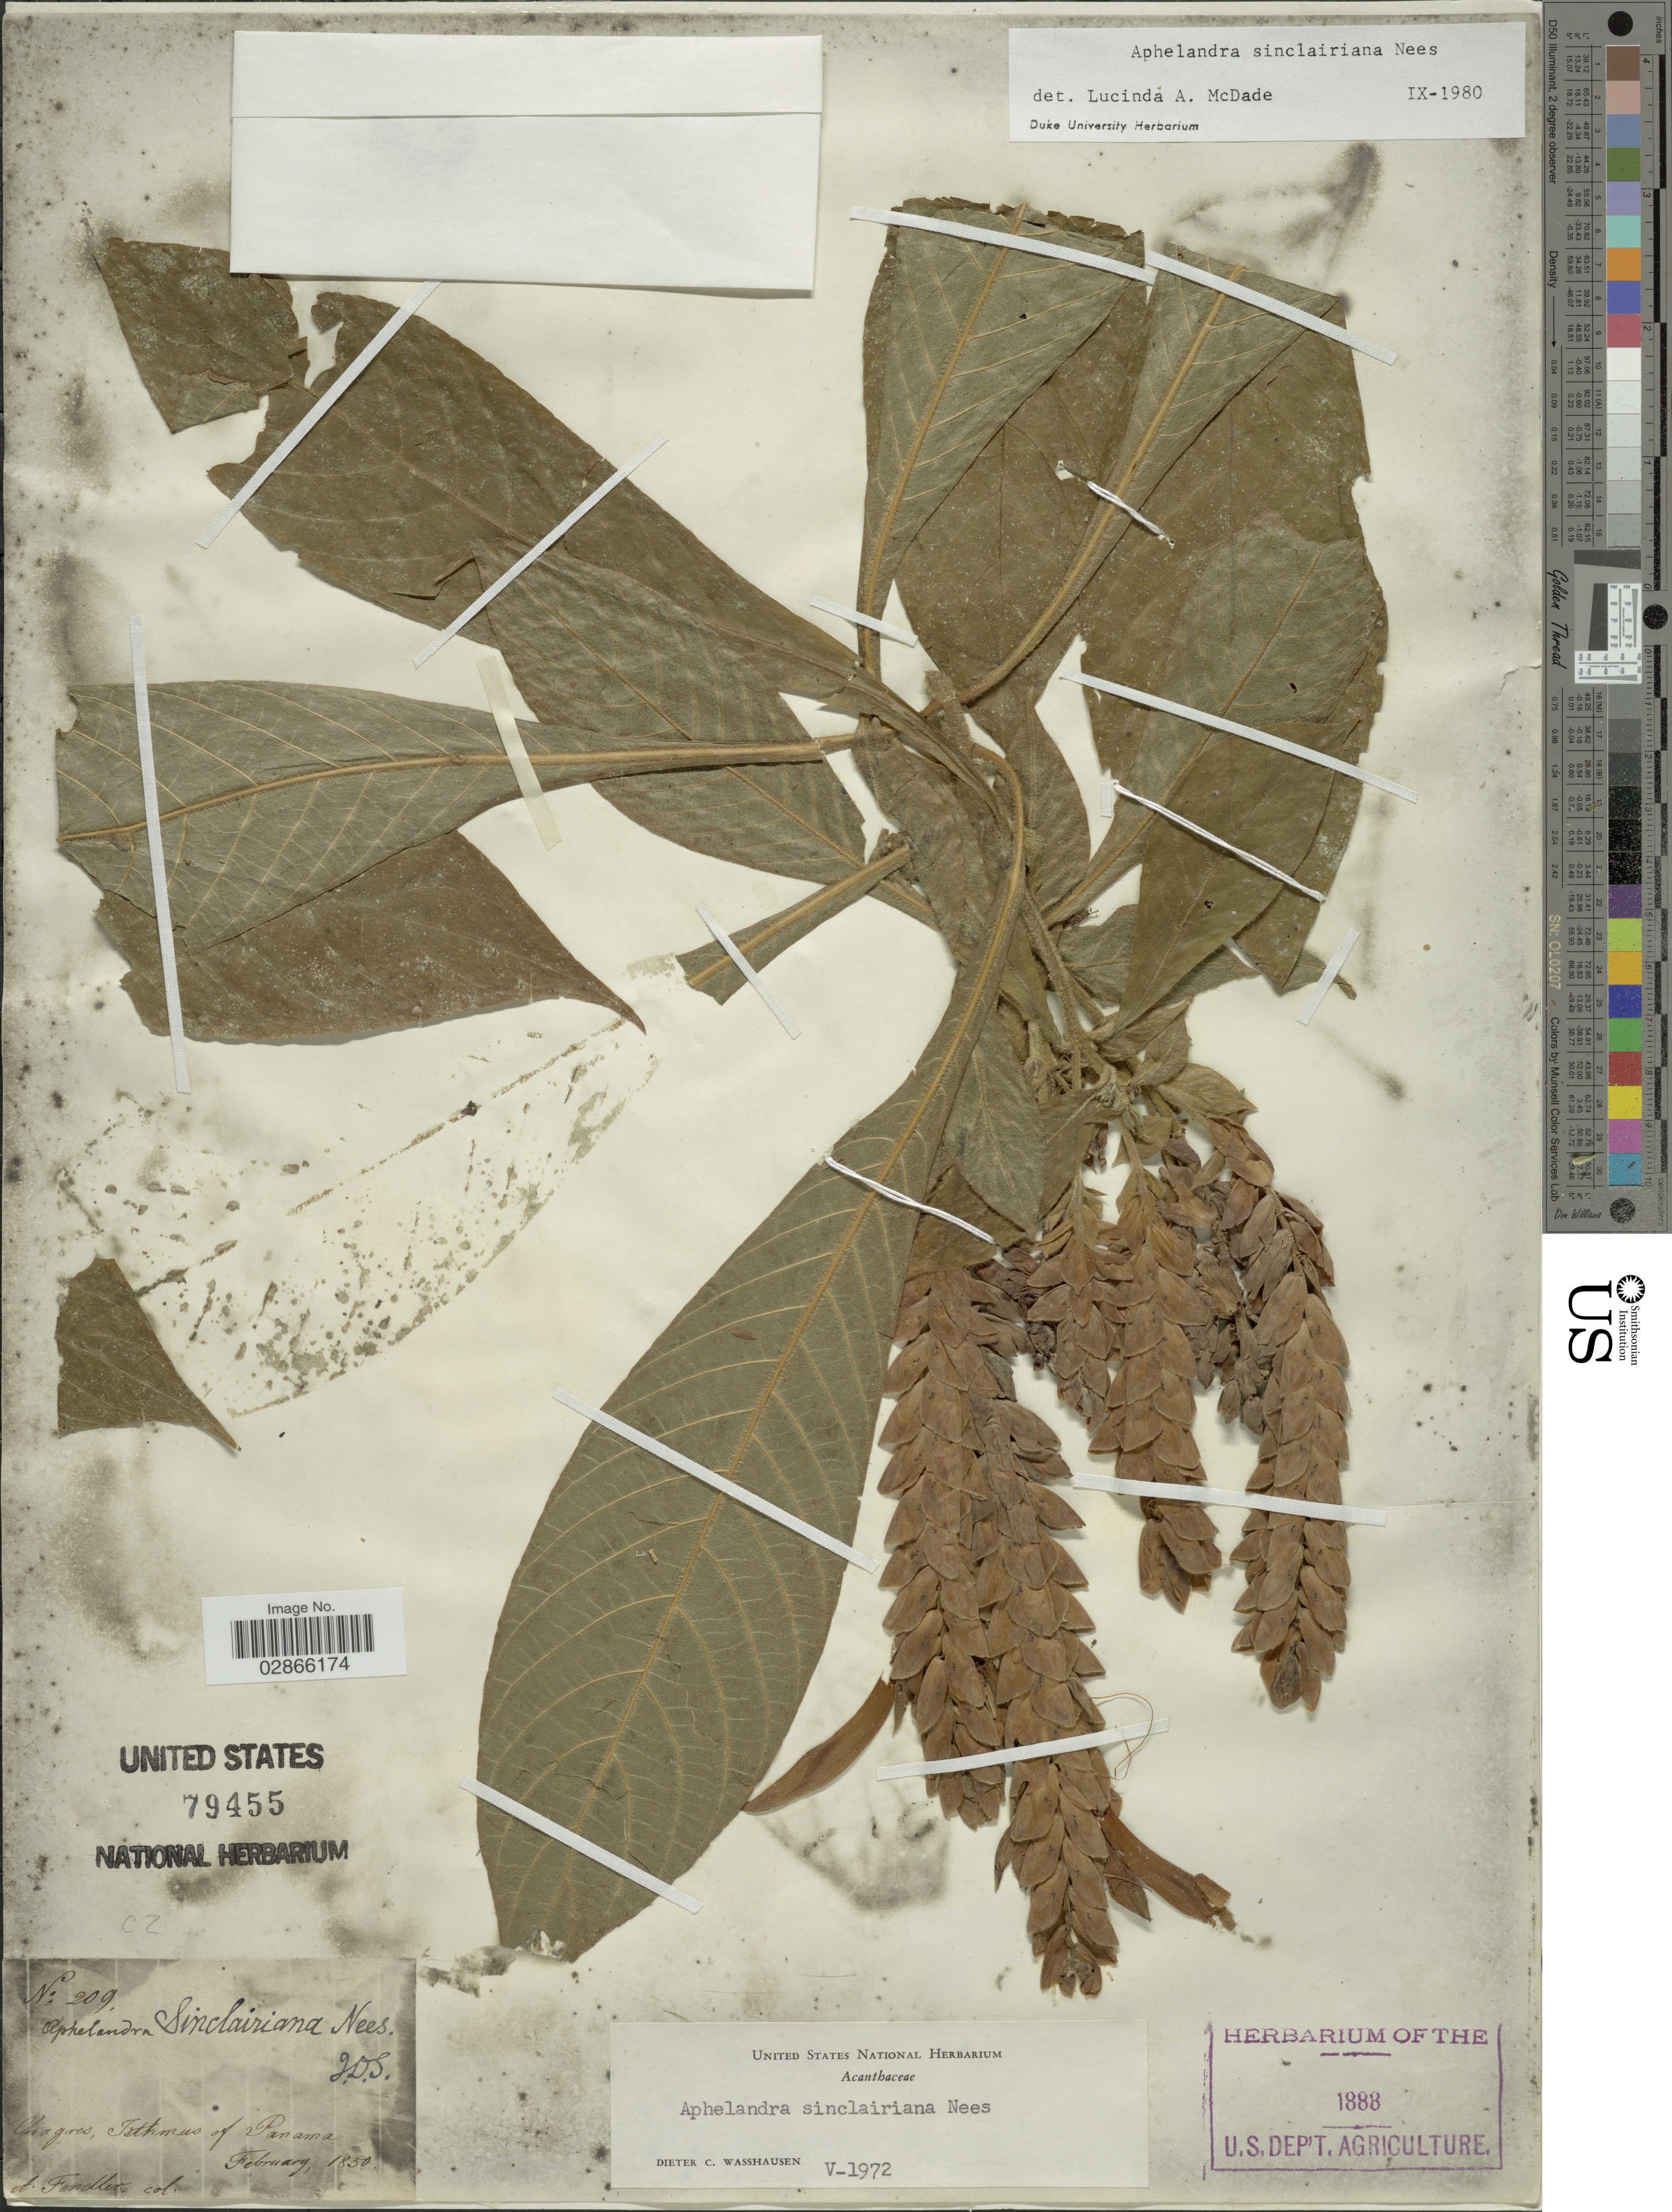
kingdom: Plantae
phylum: Tracheophyta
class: Magnoliopsida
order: Lamiales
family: Acanthaceae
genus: Aphelandra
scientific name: Aphelandra sinclairiana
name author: Nees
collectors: A. Fendler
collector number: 209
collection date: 1850-02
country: Panama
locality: Chagres, Isthmus of Panama.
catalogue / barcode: US 79455